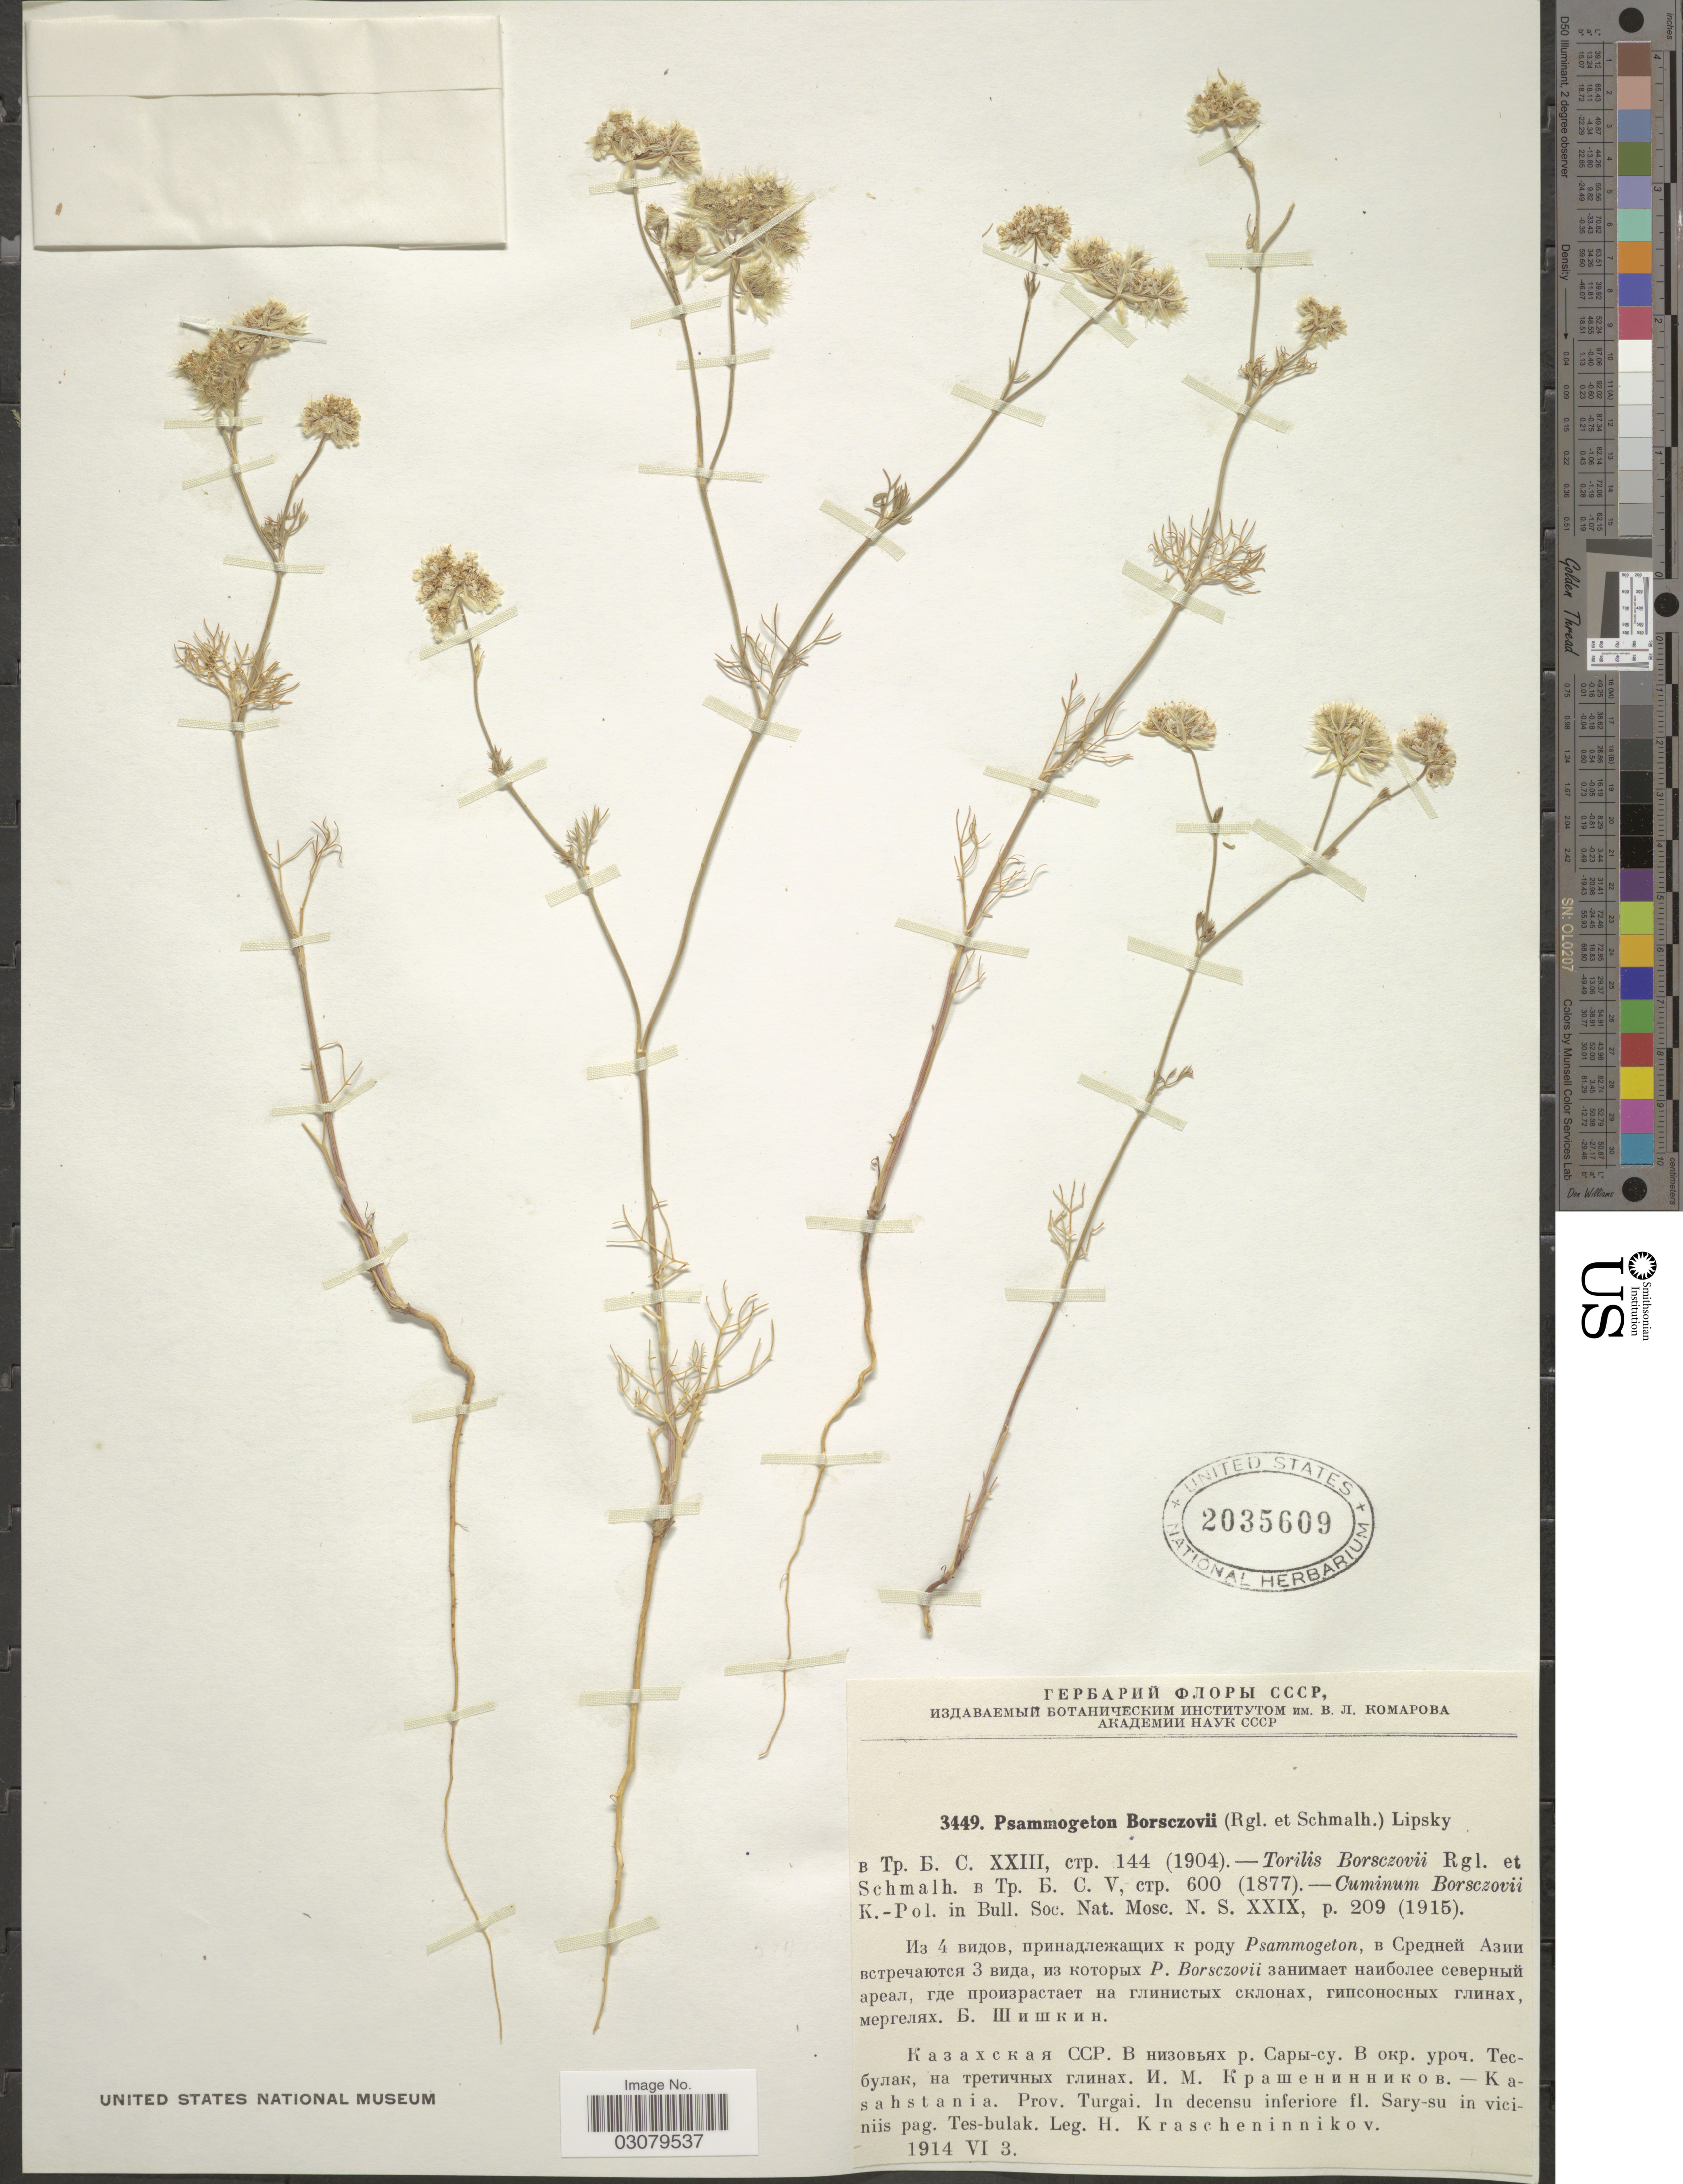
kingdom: Plantae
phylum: Tracheophyta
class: Magnoliopsida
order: Apiales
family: Apiaceae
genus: Psammogeton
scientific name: Psammogeton borsczowii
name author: Lipsky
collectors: H. Krascheninnikov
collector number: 3449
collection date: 1914-06-03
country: Kazakhstan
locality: Prov. Turgai. In decensu inferiore fl. Sary-su in viciniis pag. Tes-bulak.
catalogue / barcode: US 2035609